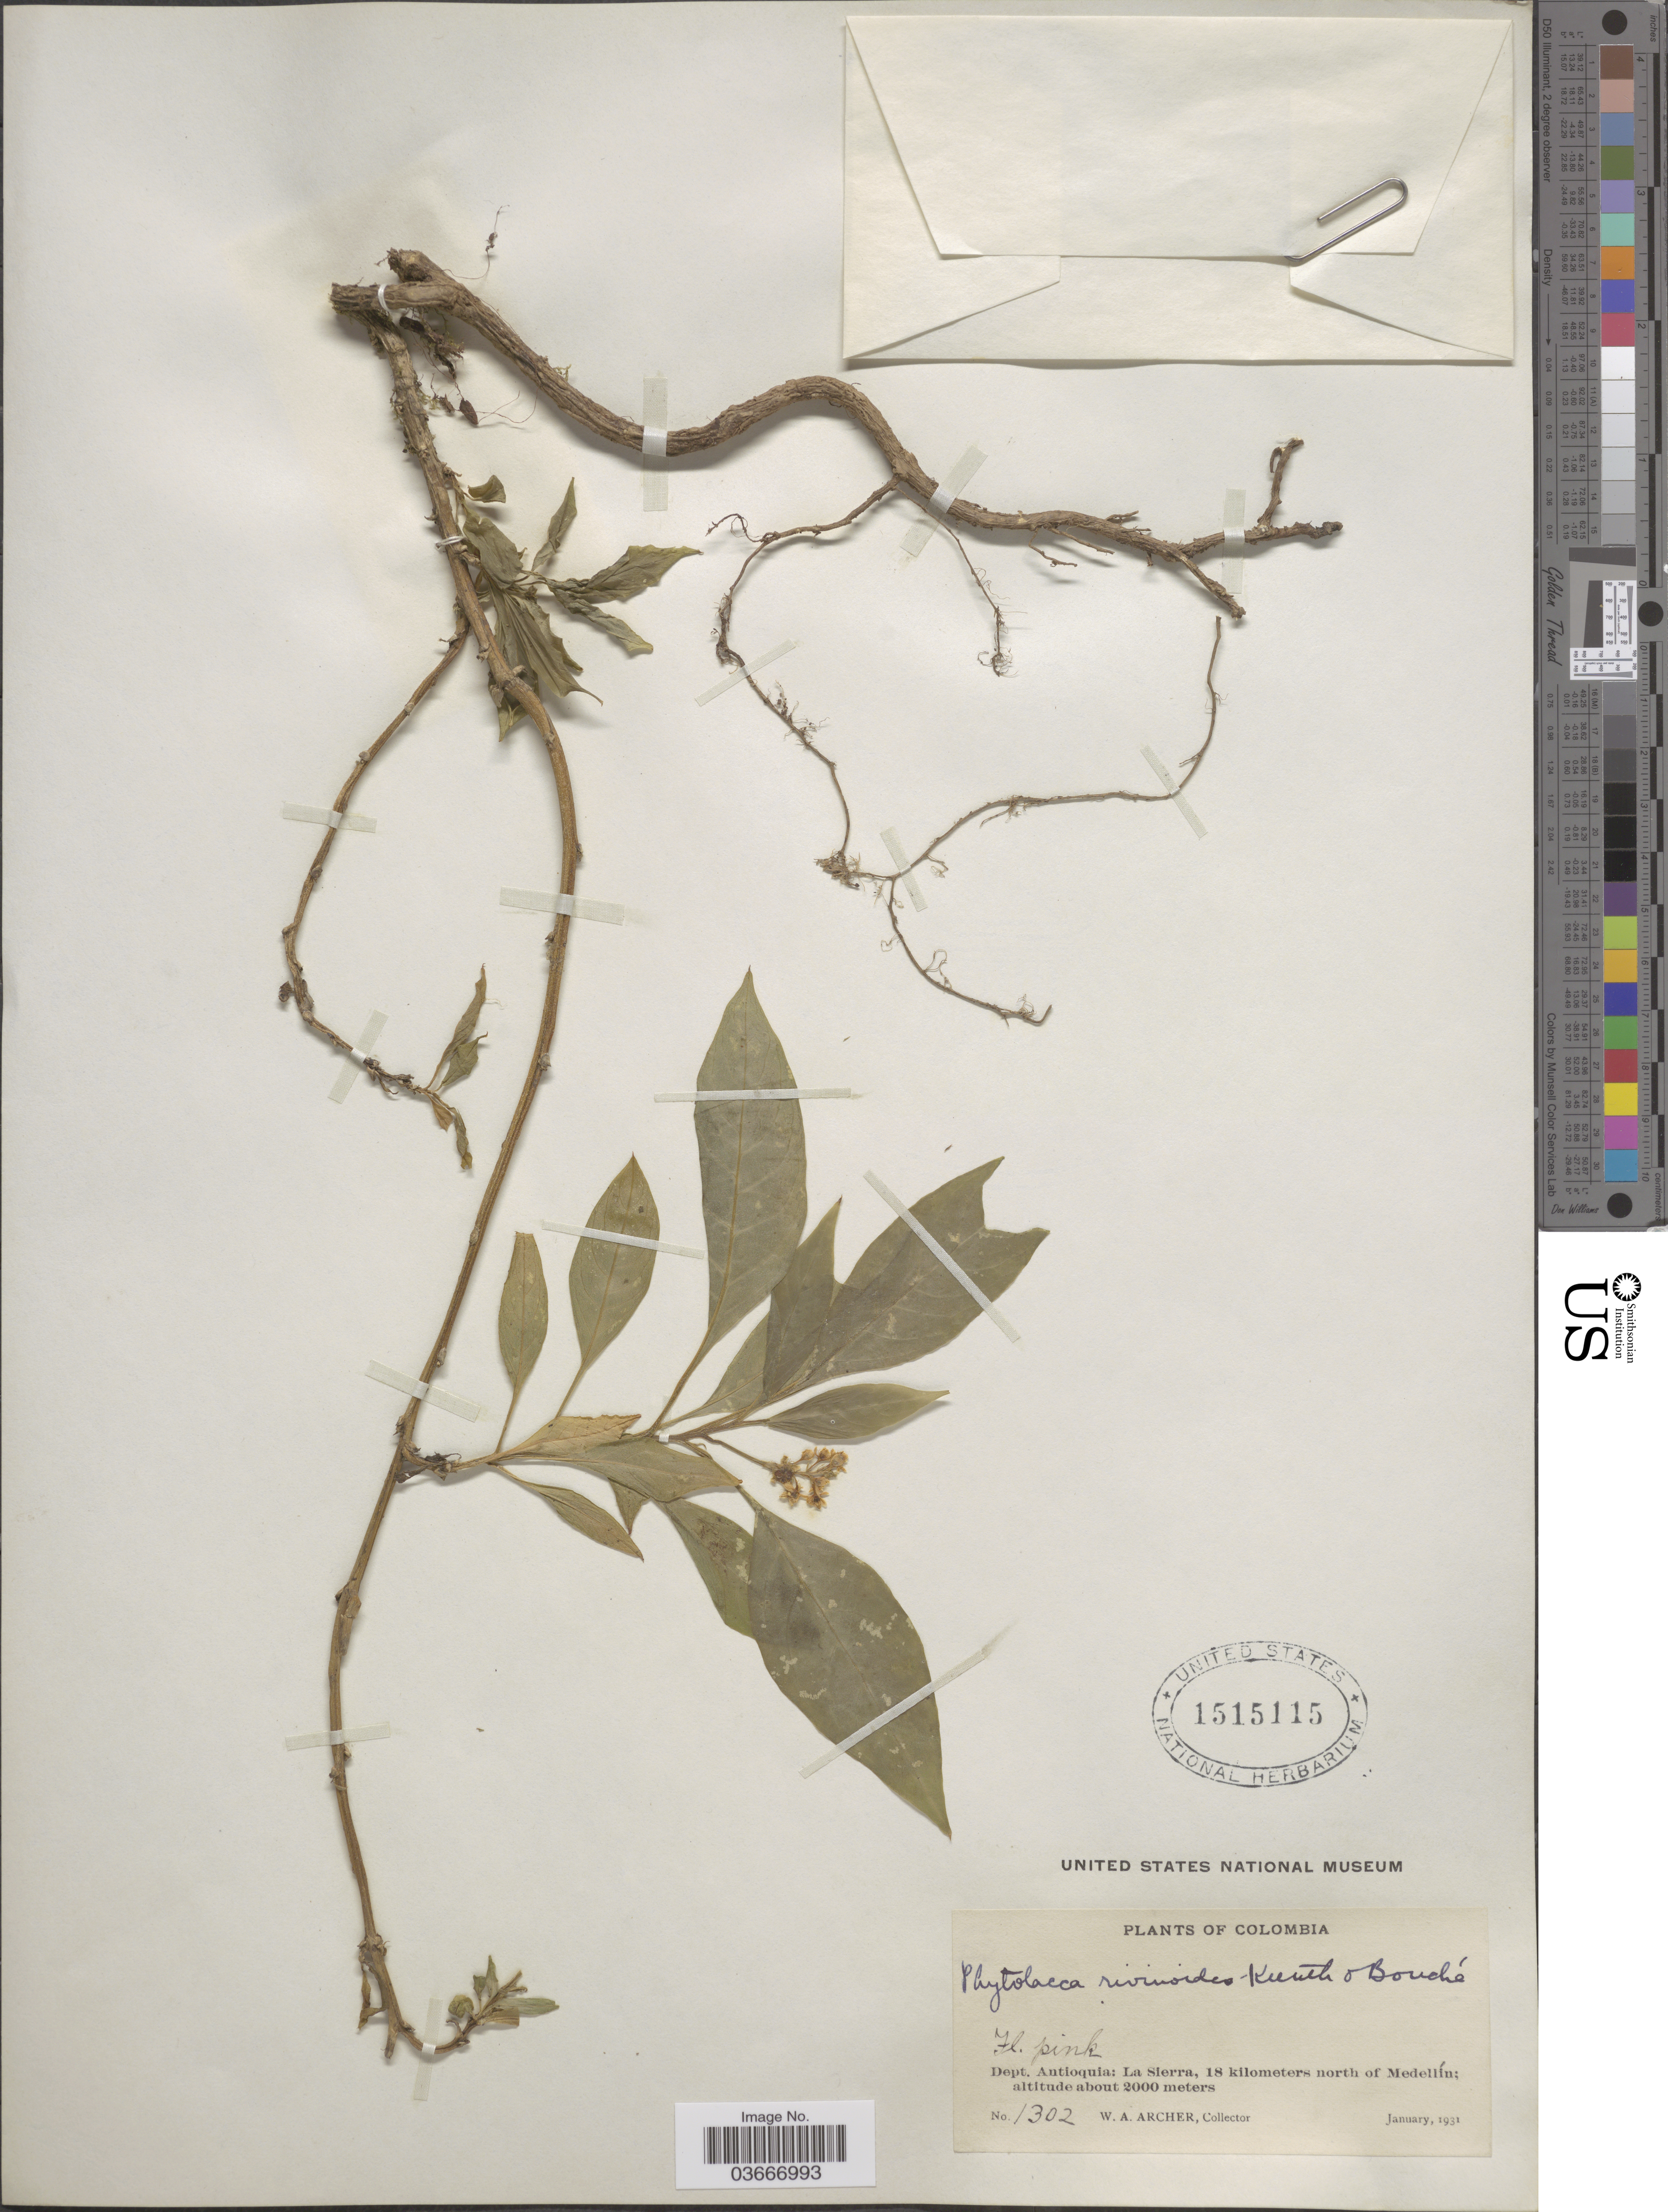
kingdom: Plantae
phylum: Tracheophyta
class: Magnoliopsida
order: Caryophyllales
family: Phytolaccaceae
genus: Phytolacca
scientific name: Phytolacca rugosa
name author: A. Braun & C.D. Bouché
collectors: W. Archer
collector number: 1302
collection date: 1931-01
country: Colombia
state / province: Antioquia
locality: Dept. Antioquia: La Sierra, 18 kilometers north of Medellín.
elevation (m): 2000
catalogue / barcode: US 1515115